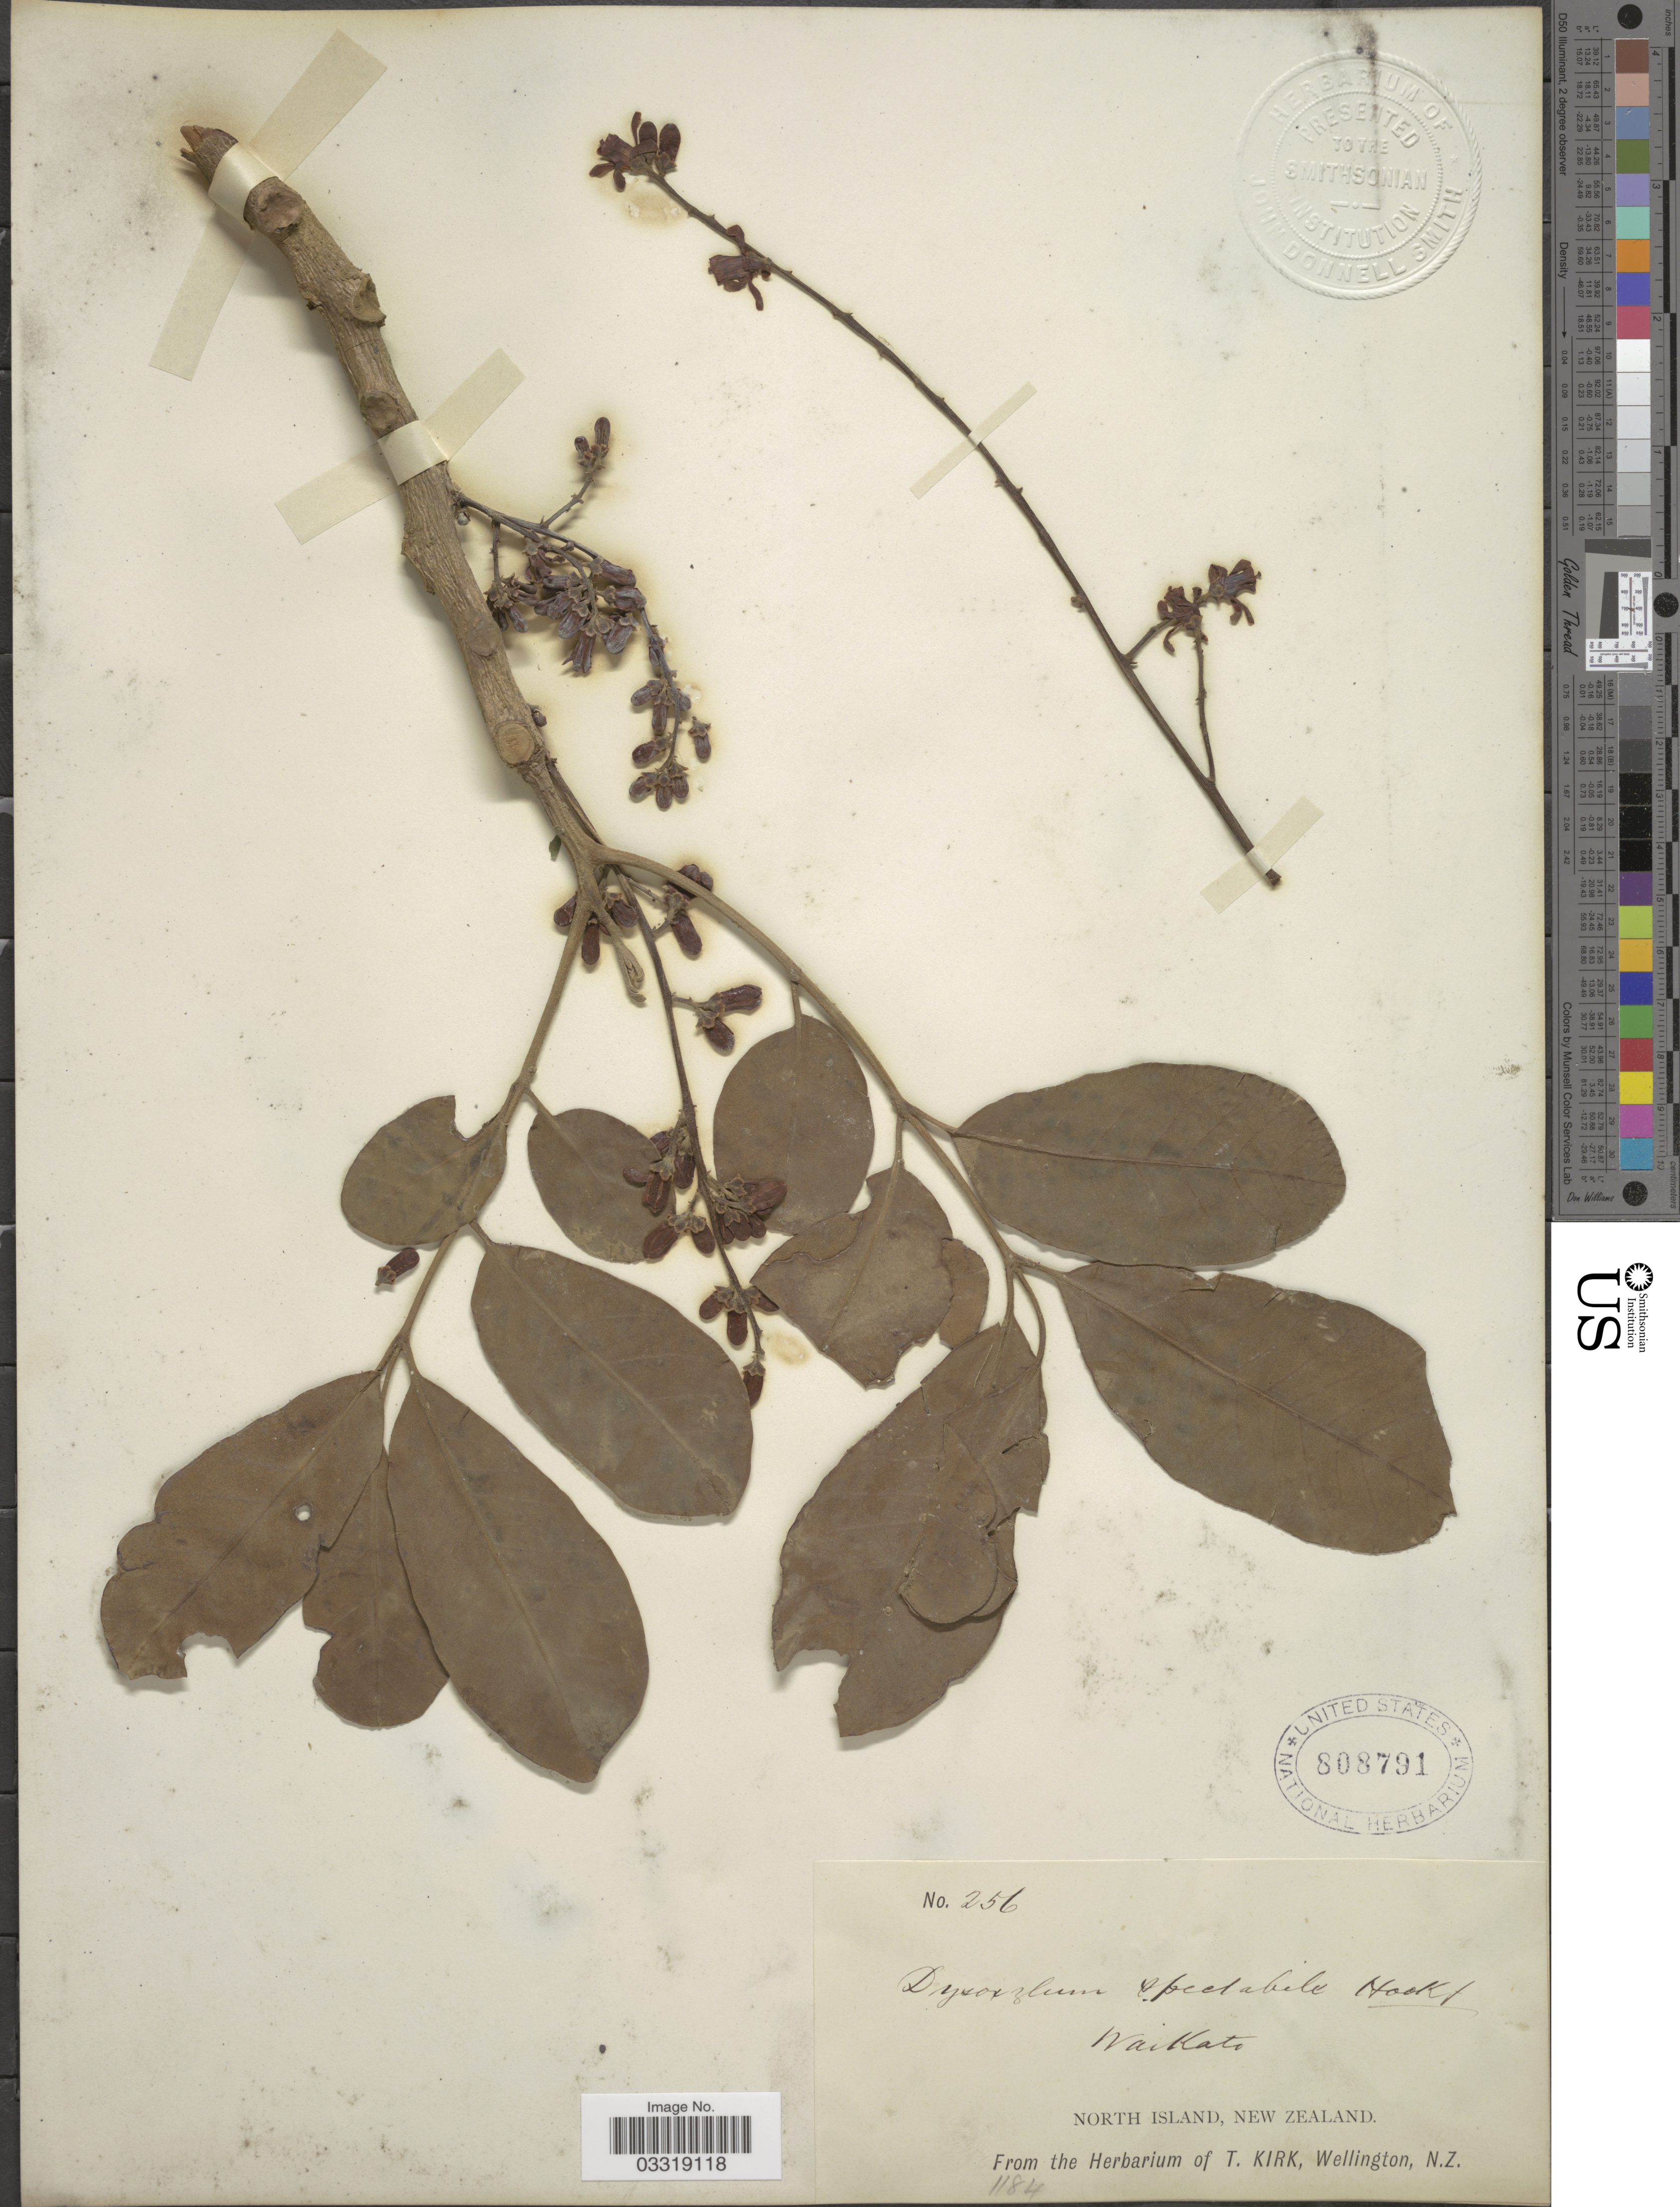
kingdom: Plantae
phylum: Tracheophyta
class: Magnoliopsida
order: Sapindales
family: Meliaceae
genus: Didymocheton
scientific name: Didymocheton spectabilis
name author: (G. Forst.) Mabb. & Holzmeyer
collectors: ex herb. T. Kirk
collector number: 256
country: New Zealand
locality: North Island. Waikato.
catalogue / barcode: US 808791